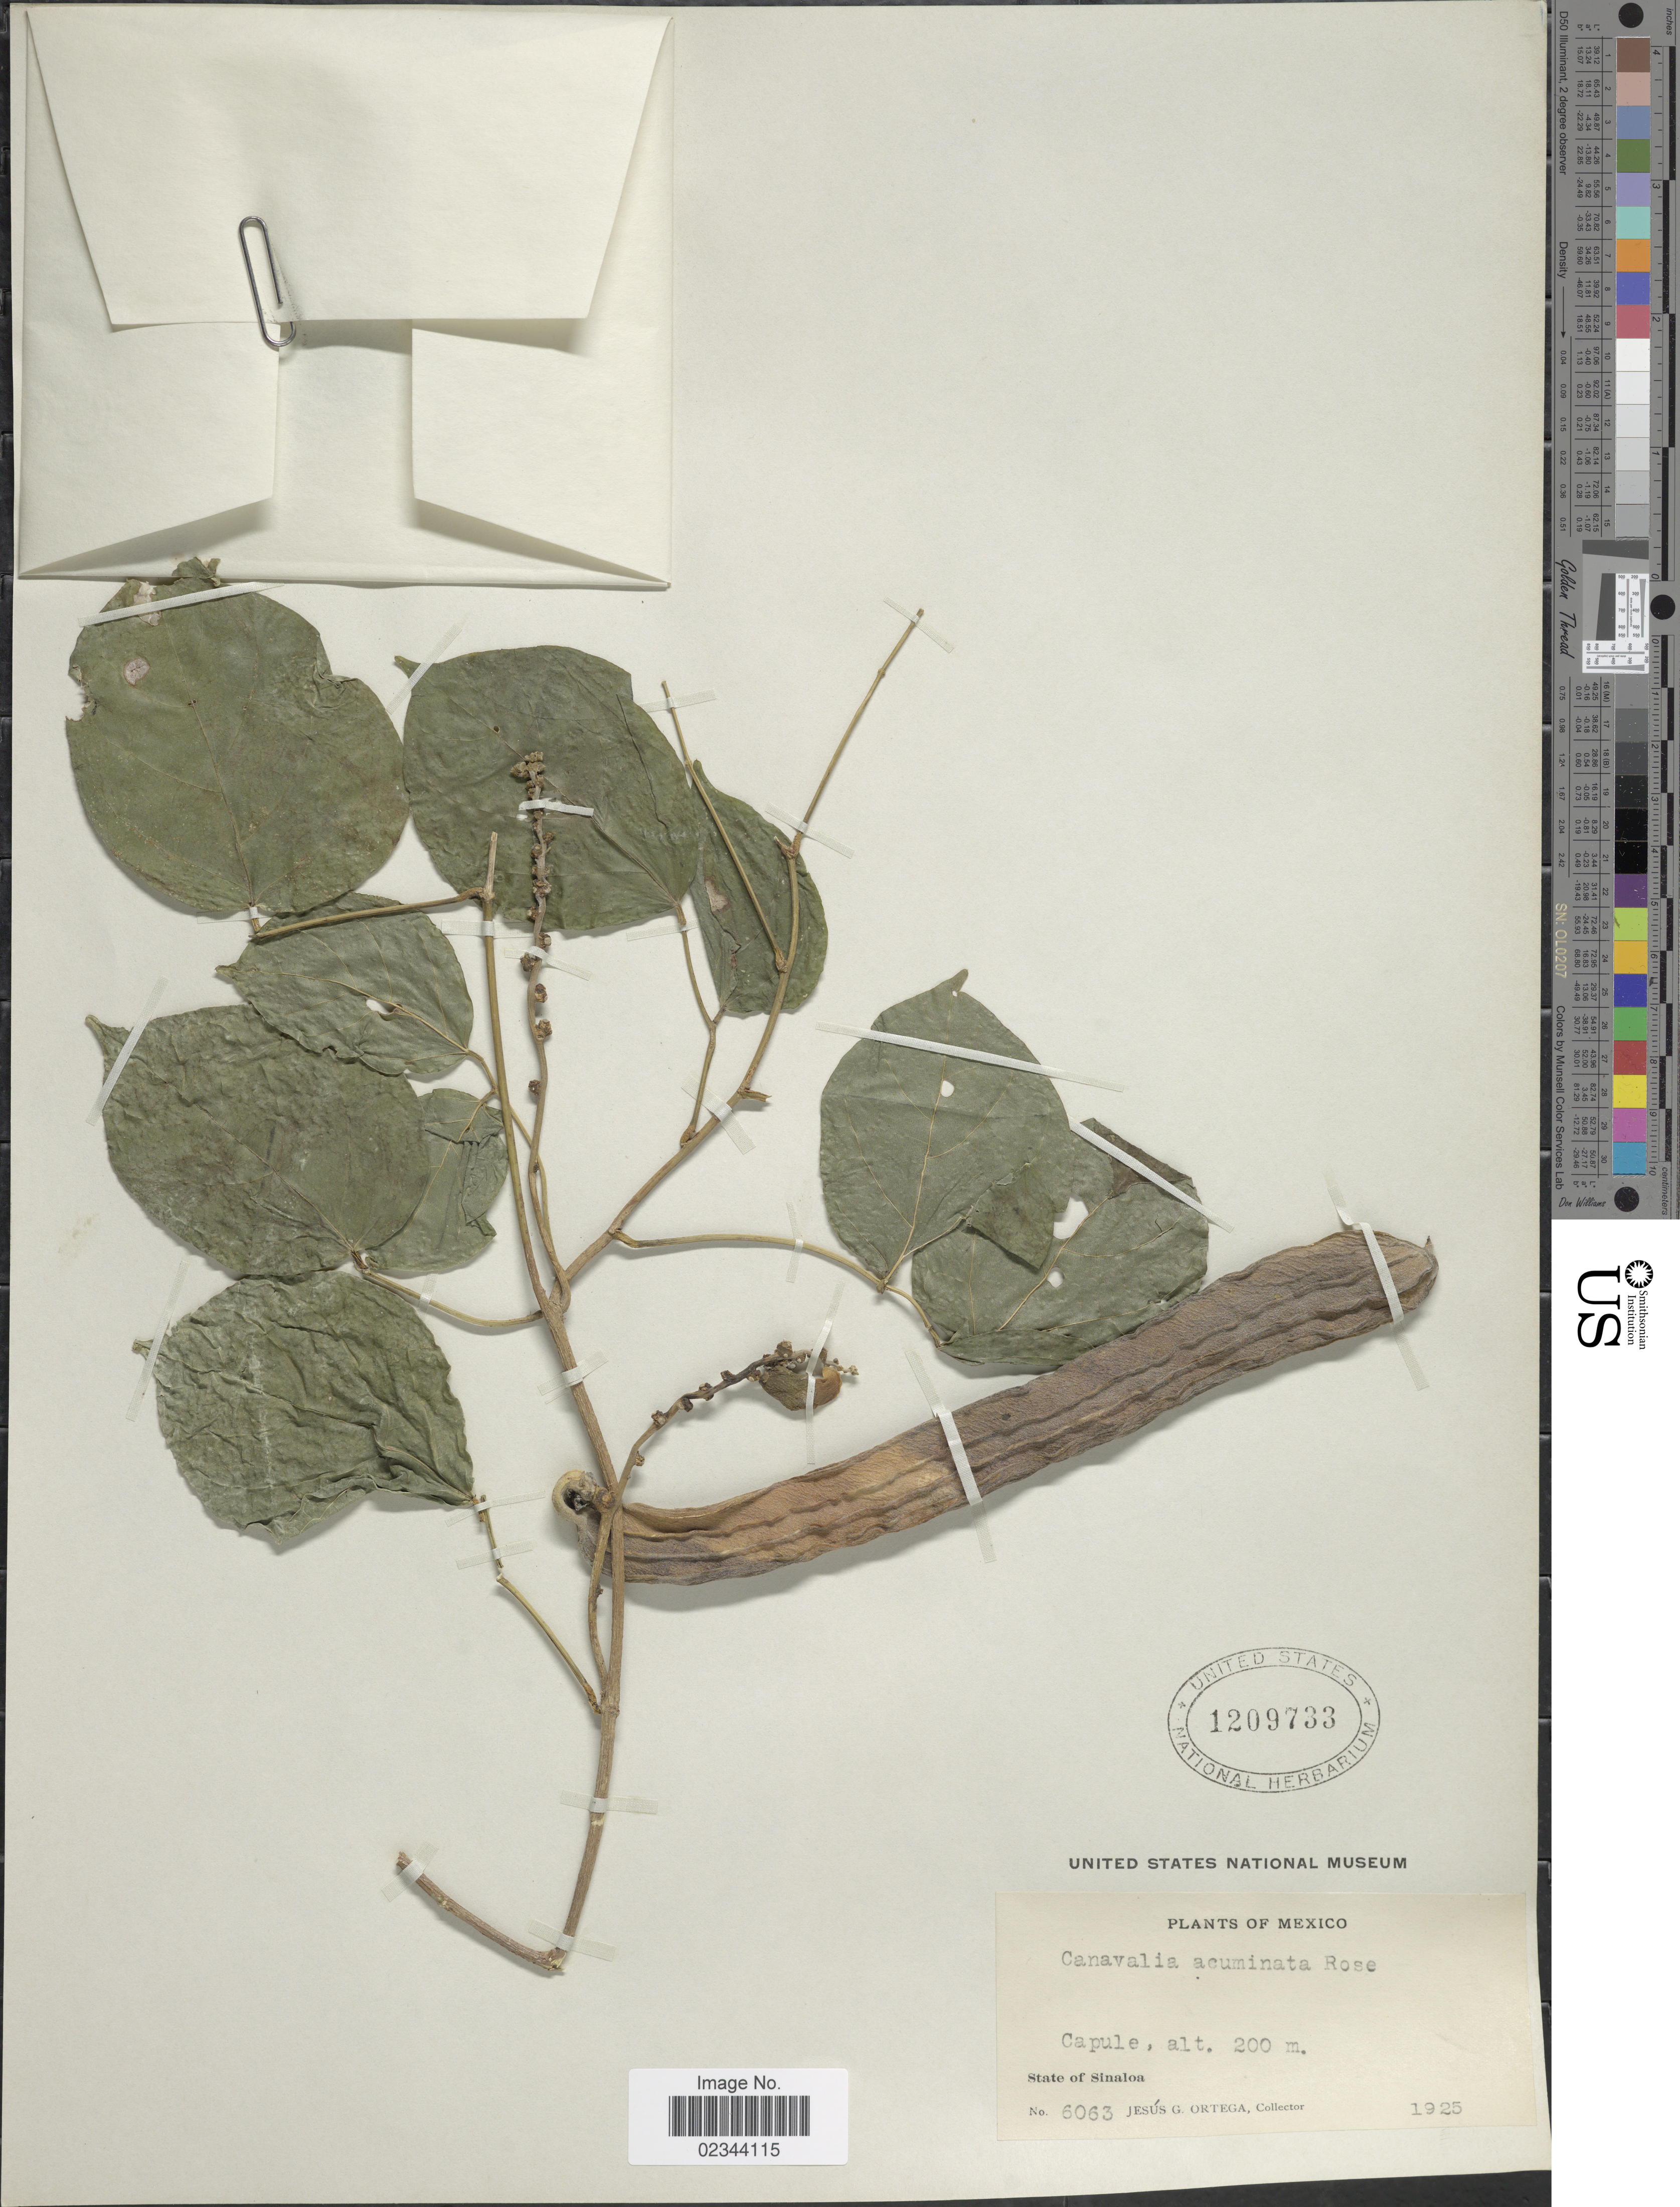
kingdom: Plantae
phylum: Tracheophyta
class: Magnoliopsida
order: Fabales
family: Fabaceae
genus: Canavalia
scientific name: Canavalia acuminata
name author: Rose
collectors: J. Ortega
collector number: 6063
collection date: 1925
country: Mexico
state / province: Sinaloa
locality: Capule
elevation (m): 200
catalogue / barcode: US 1209733